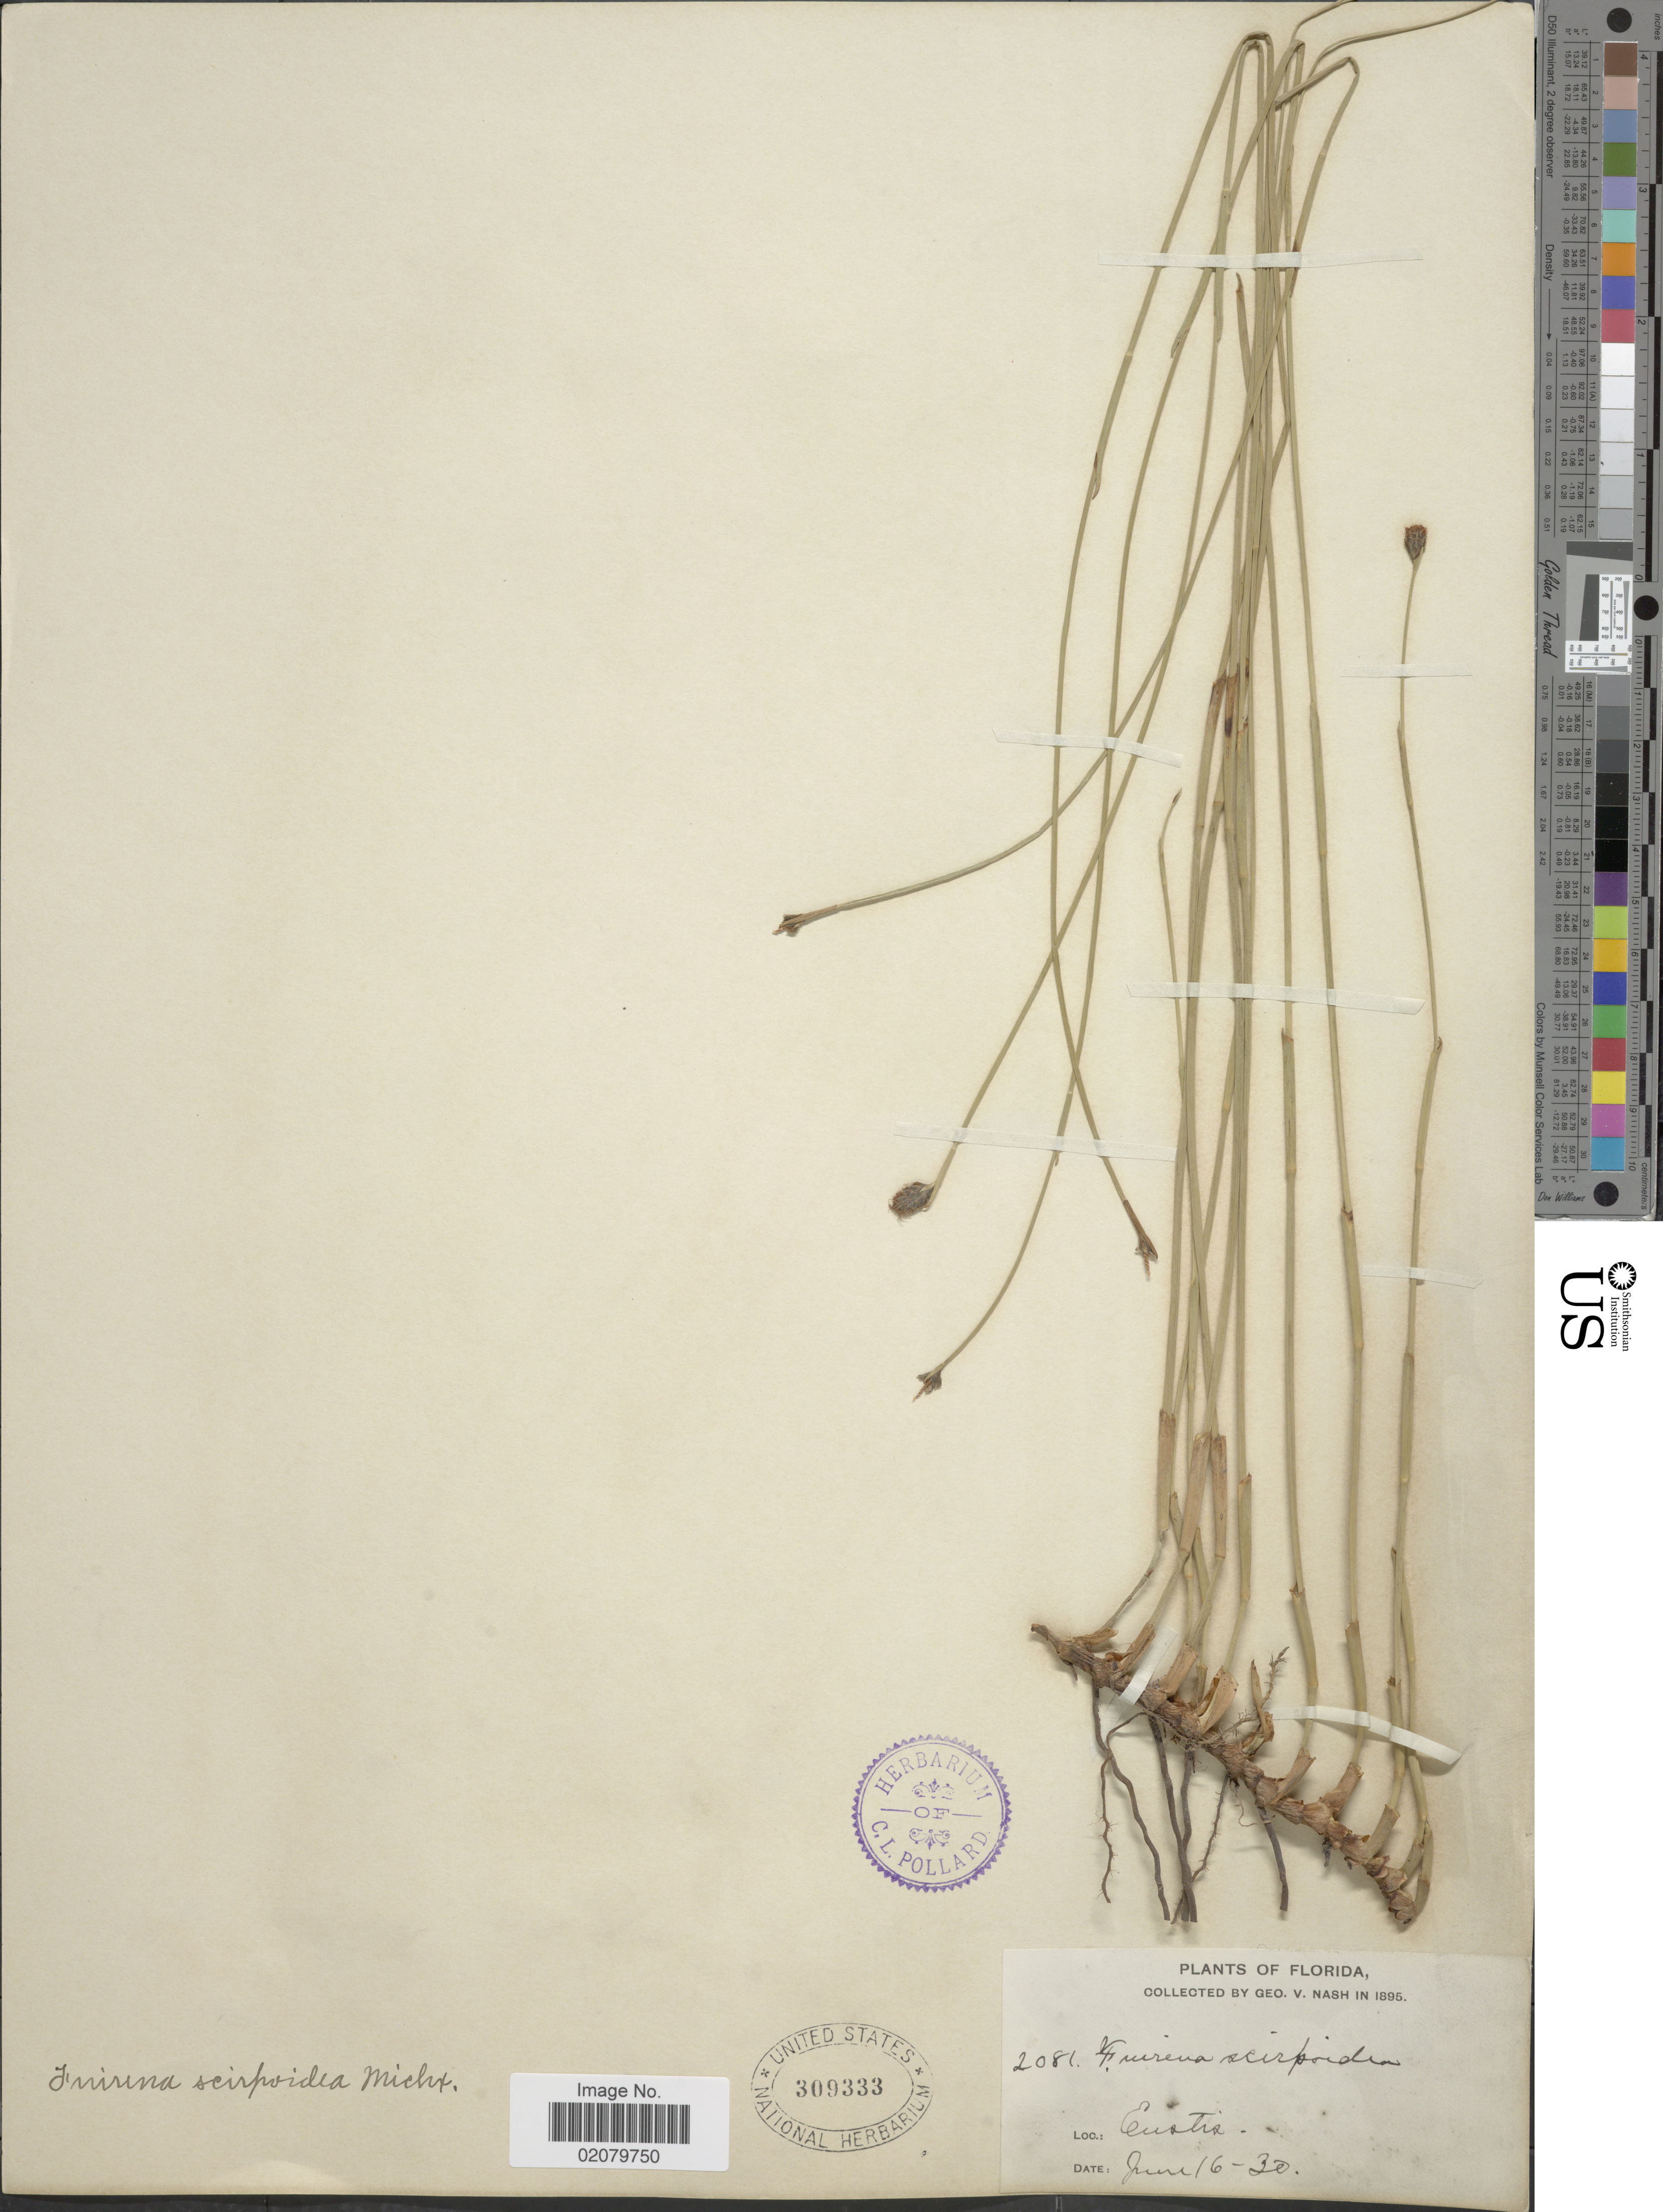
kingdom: Plantae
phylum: Tracheophyta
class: Liliopsida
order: Poales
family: Cyperaceae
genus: Fuirena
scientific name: Fuirena scirpoidea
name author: Michx.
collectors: G. V. Nash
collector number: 2081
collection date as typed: Transcribed d/m/y: 16/6/30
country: United States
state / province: Florida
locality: Eustis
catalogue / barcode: US 309333